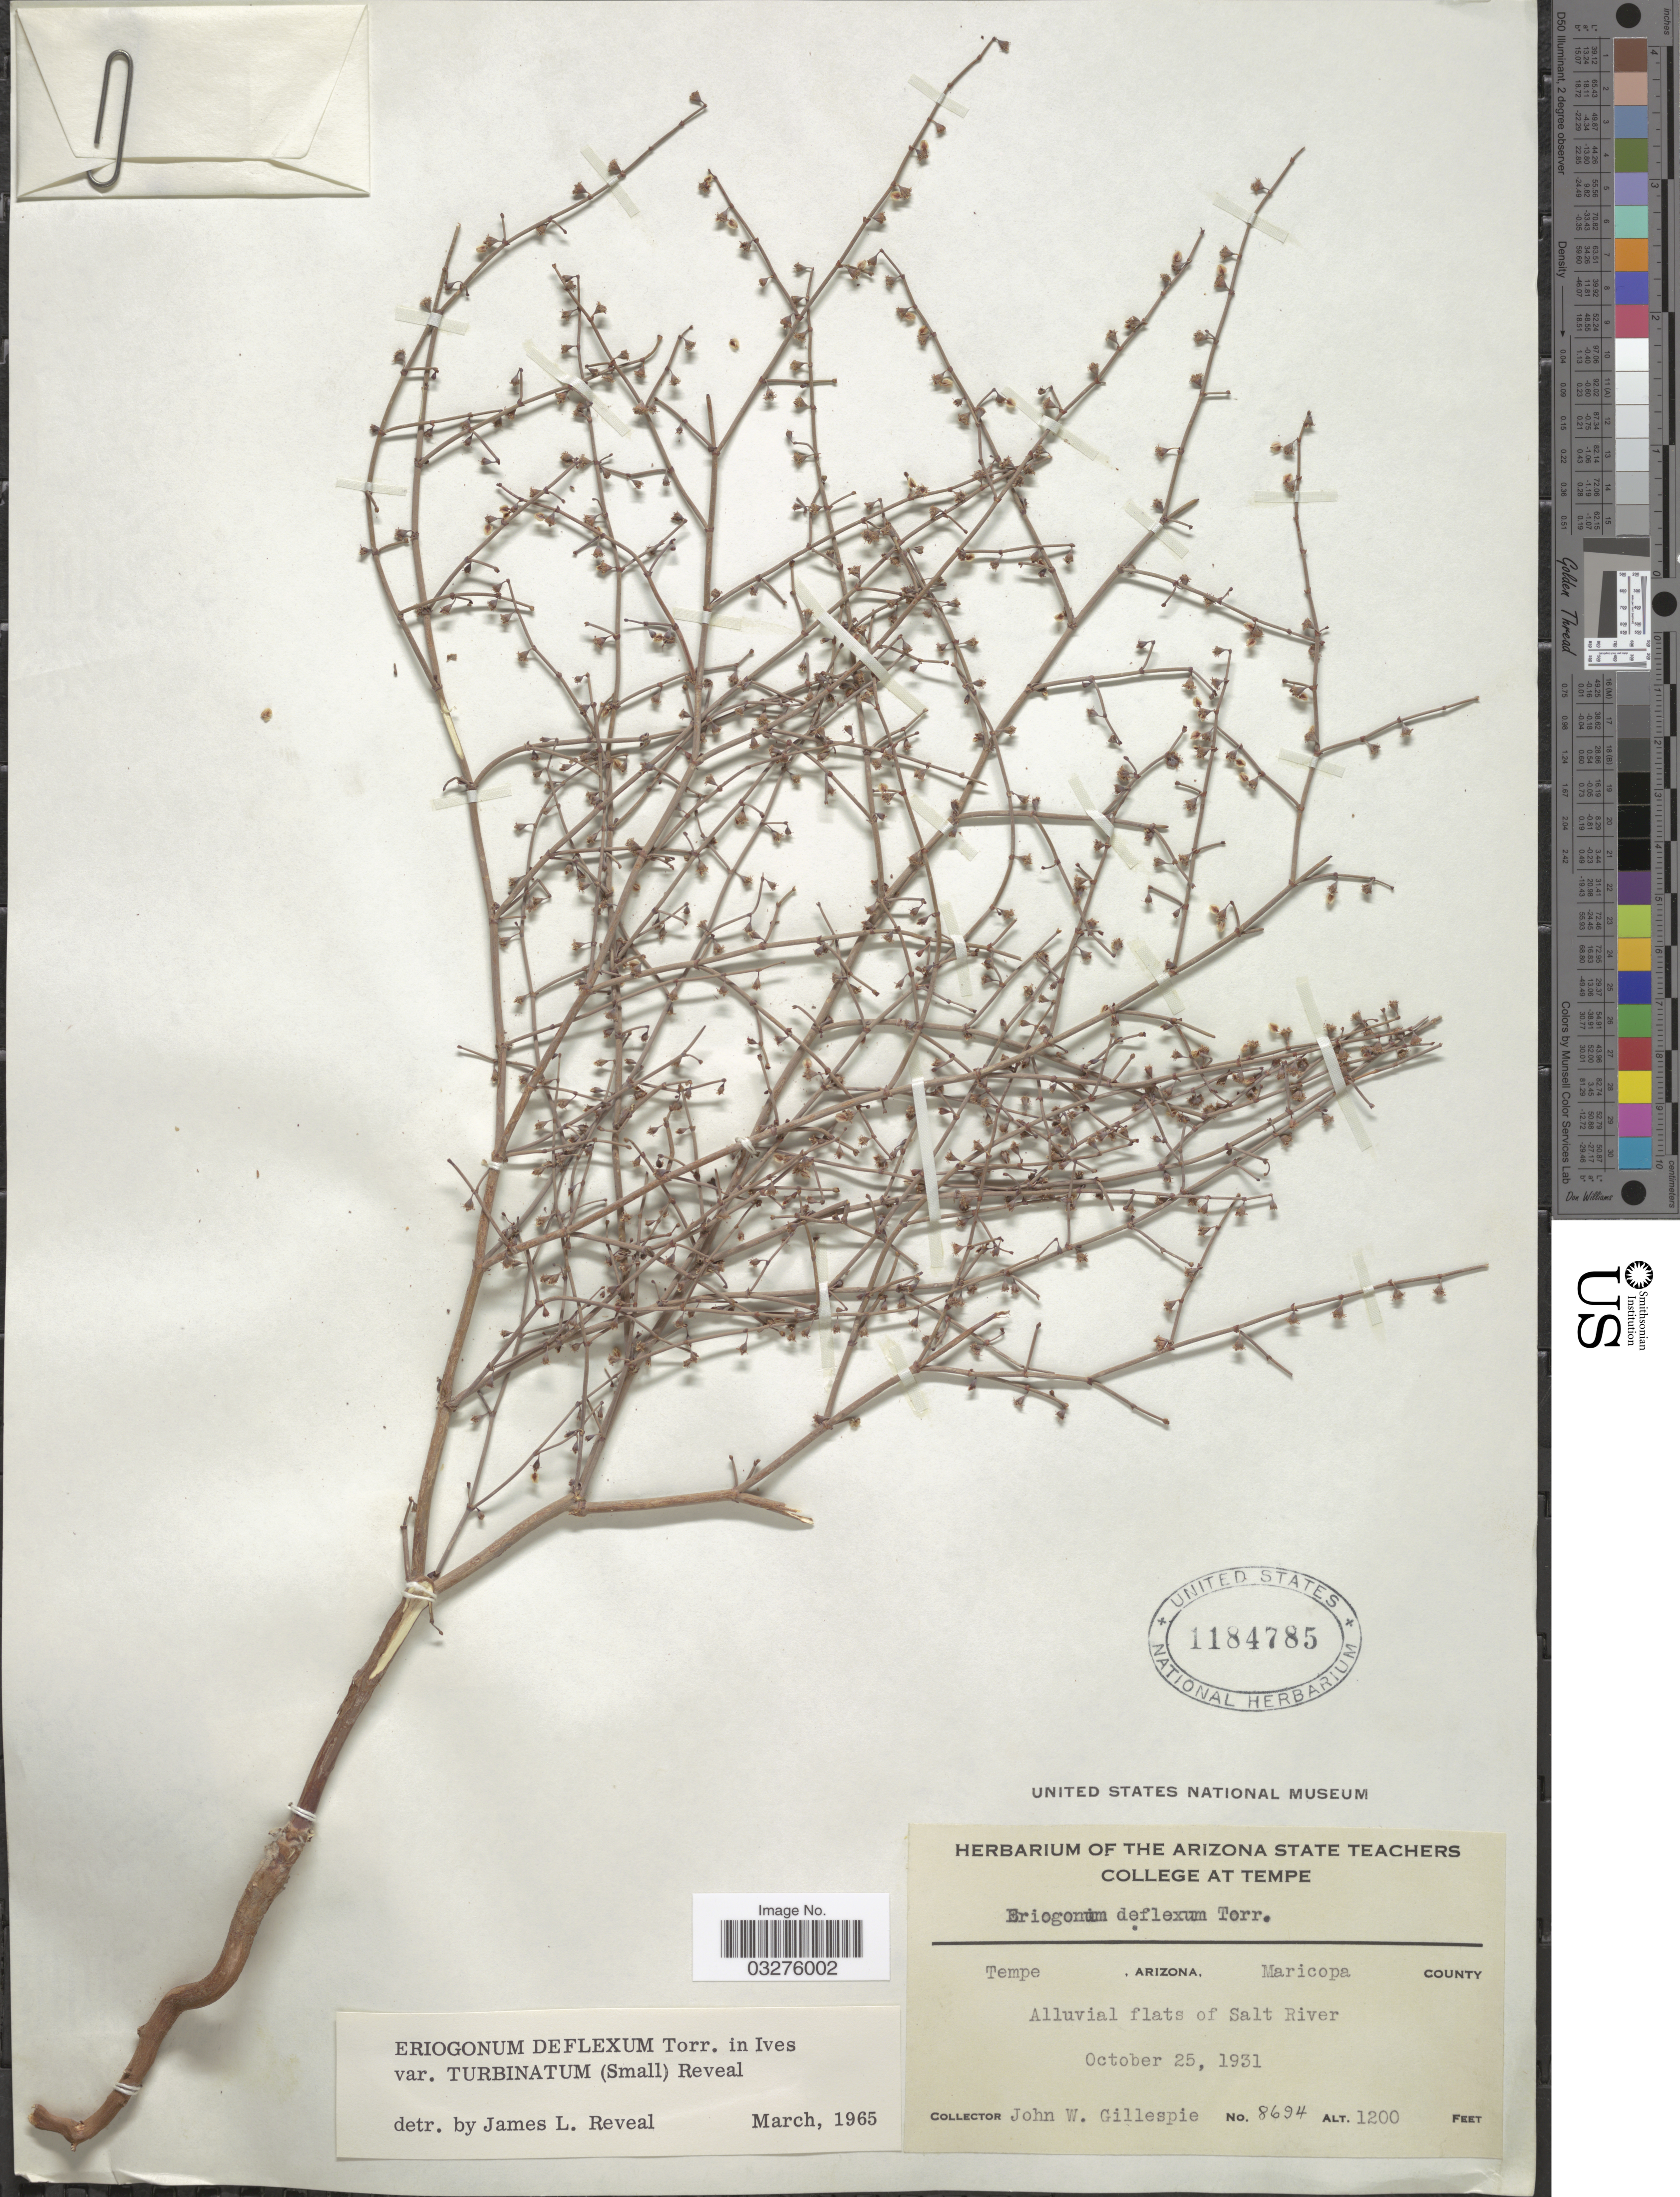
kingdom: Plantae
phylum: Tracheophyta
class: Magnoliopsida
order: Caryophyllales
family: Polygonaceae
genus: Eriogonum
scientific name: Eriogonum deflexum var. turbinatum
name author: (Small) Reveal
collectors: J. W. Gillespie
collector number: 8694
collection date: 1931-10-25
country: United States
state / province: Arizona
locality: Tempe. Maricopa County. Alluvial flats of Salt River.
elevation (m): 366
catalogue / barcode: US 1184785